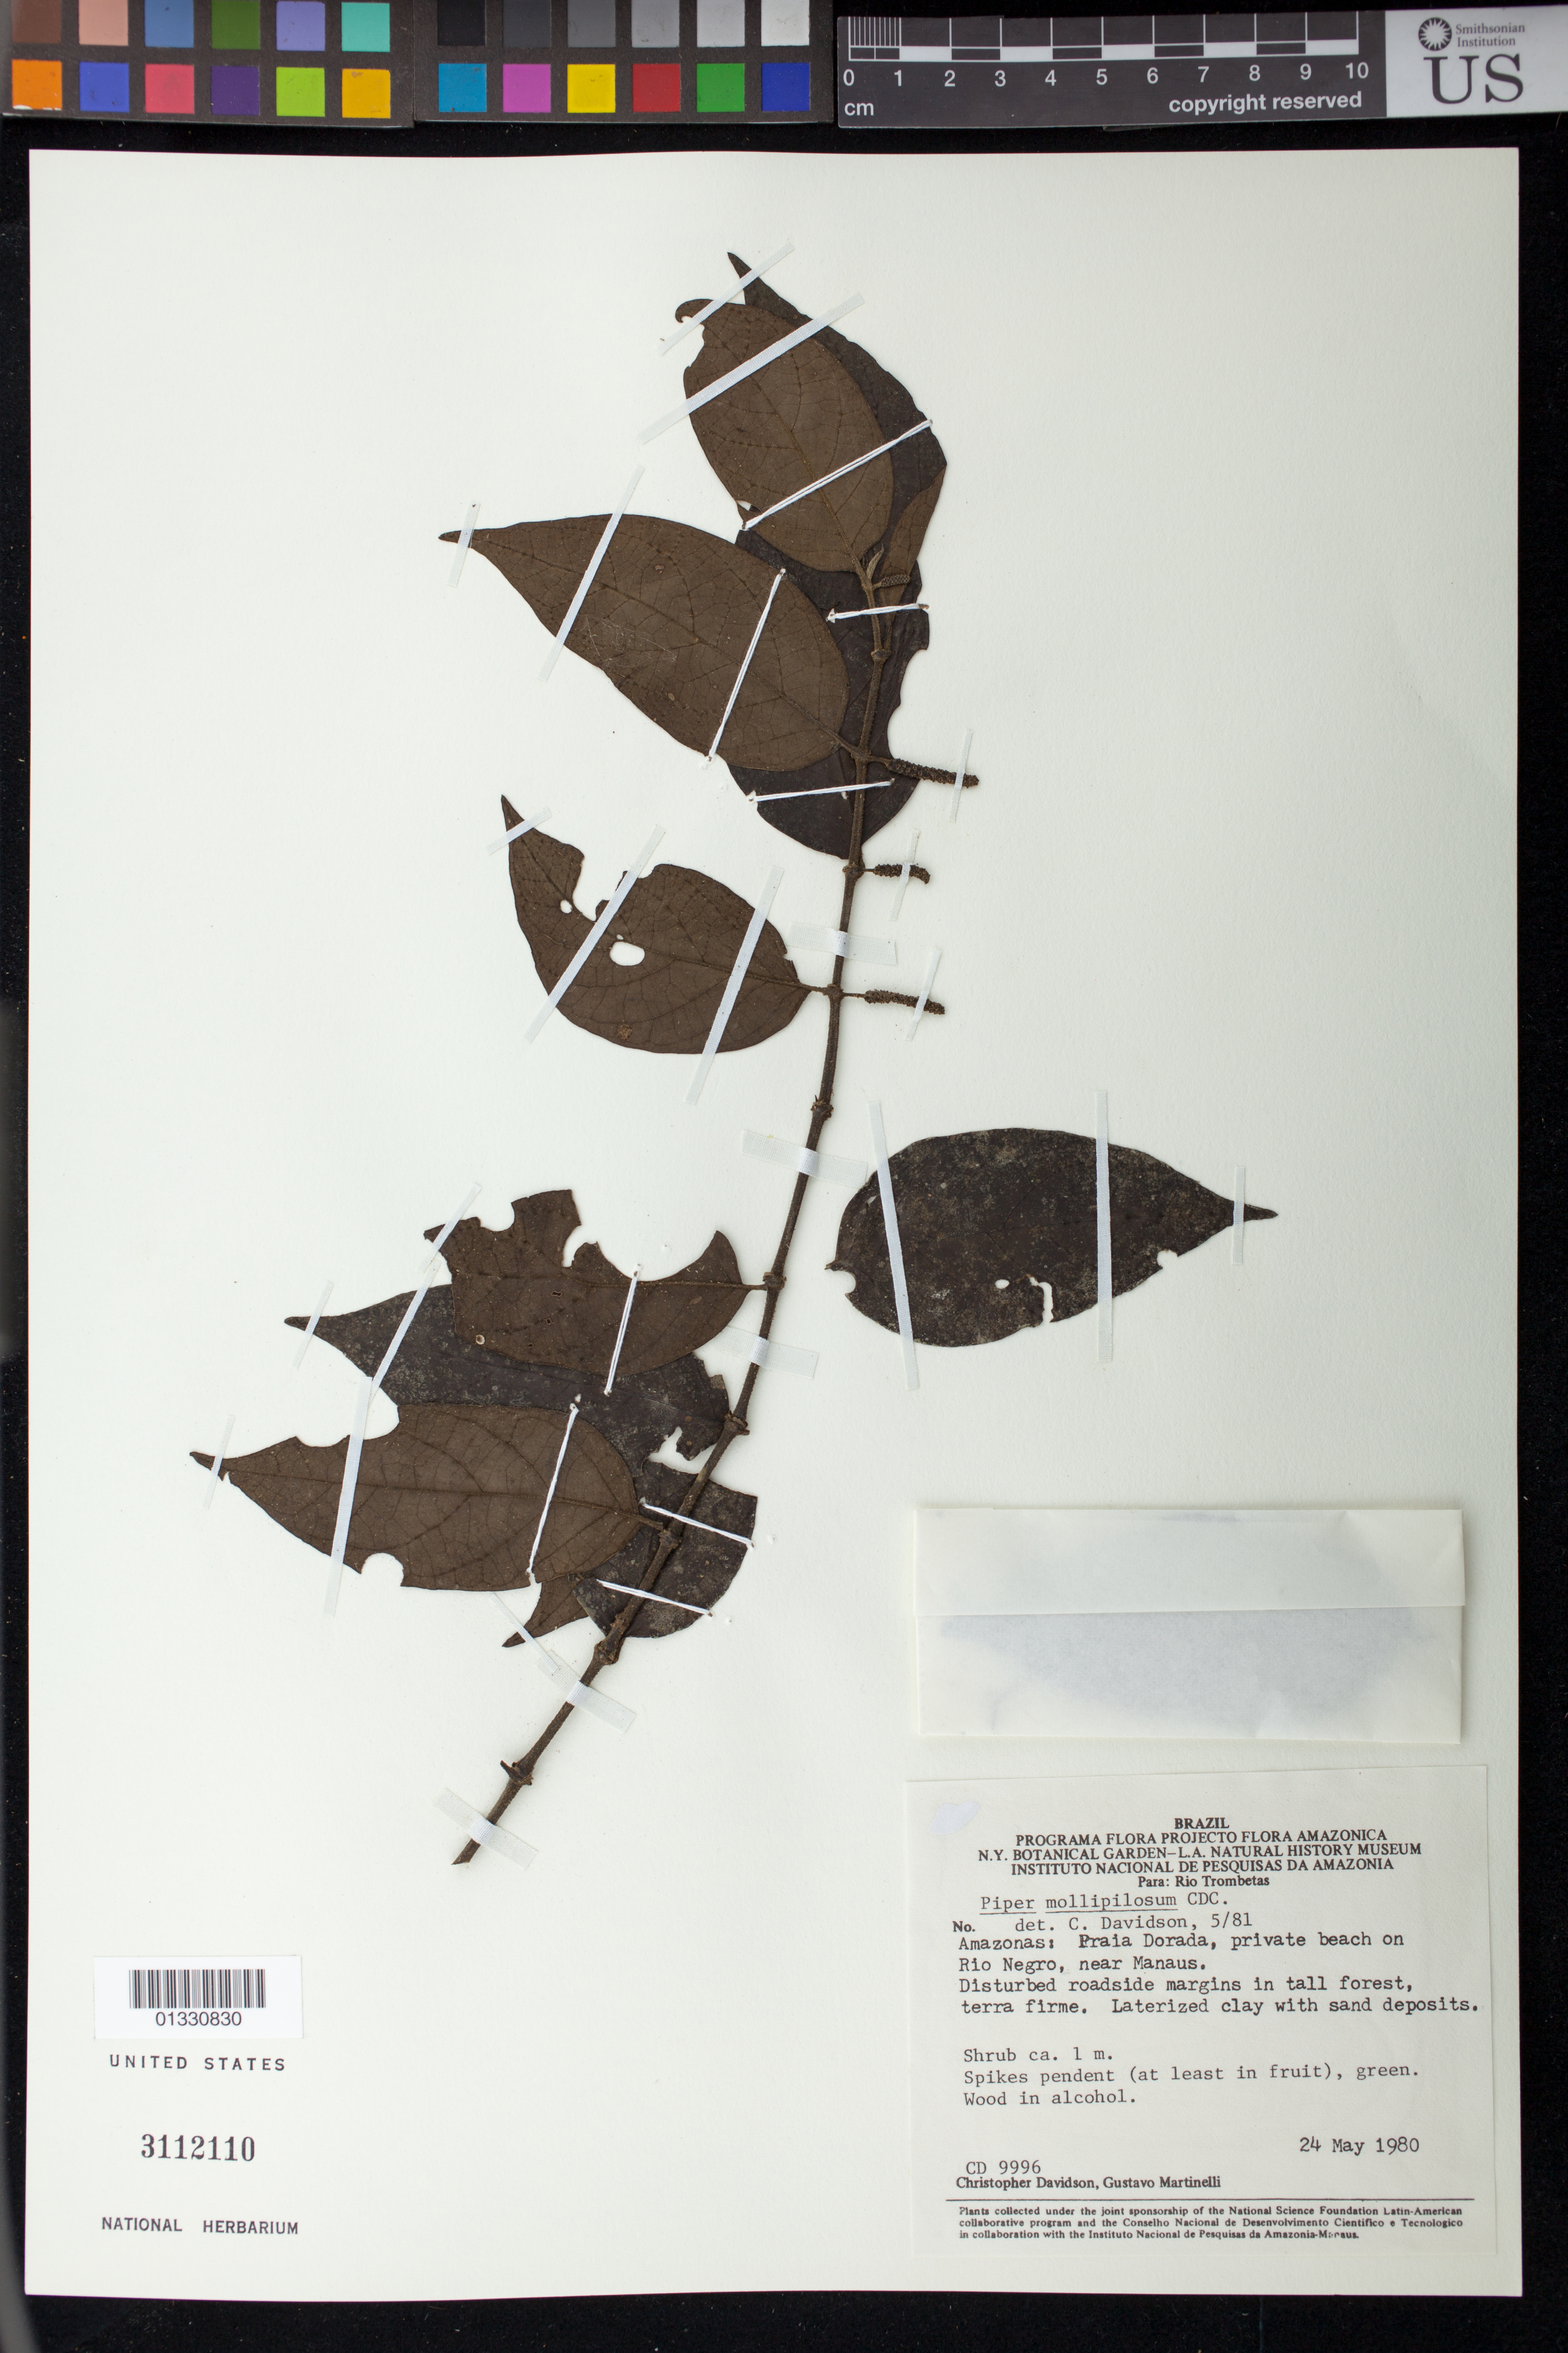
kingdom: Plantae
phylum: Tracheophyta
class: Magnoliopsida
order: Piperales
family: Piperaceae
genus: Piper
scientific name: Piper mollipilosum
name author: C. DC.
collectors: C. Davidson & G. Martinelli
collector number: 9996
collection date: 1980-05-24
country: Brazil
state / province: Amazonas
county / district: Manaus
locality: praia Dorada, private beach on rio Negro, near Manaus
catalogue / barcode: US 3112110